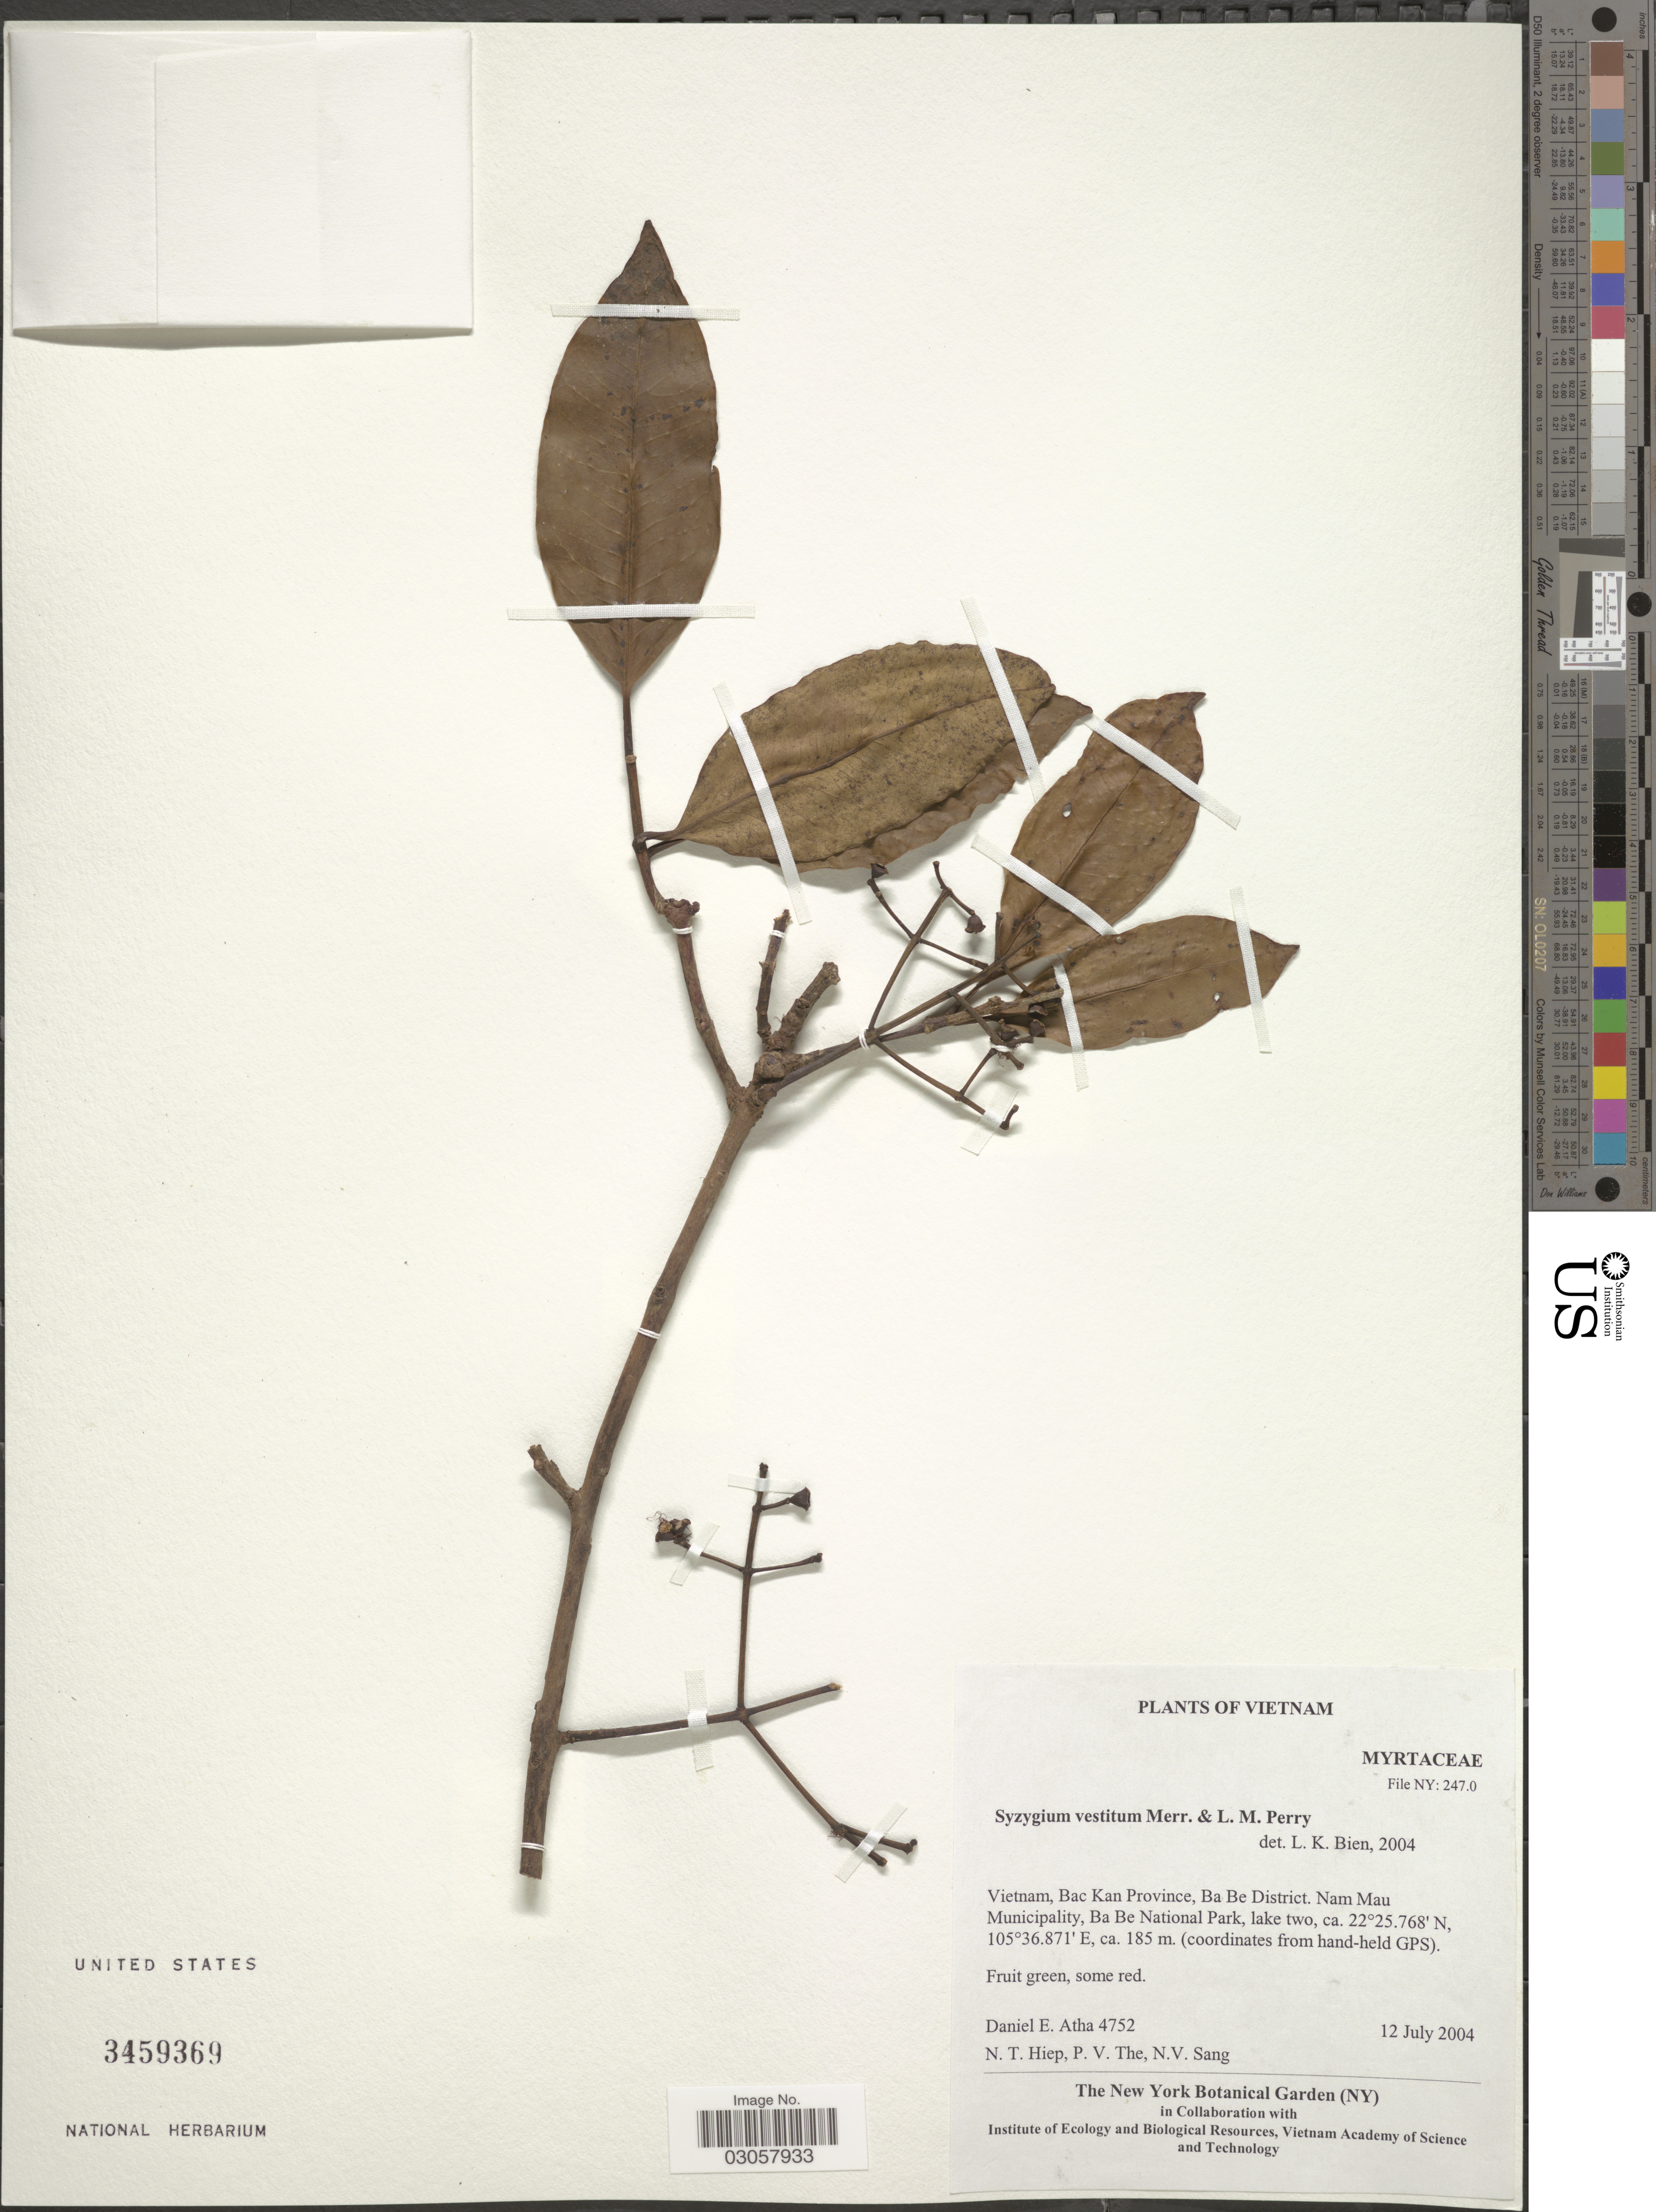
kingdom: Plantae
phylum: Tracheophyta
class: Magnoliopsida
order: Myrtales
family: Myrtaceae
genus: Syzygium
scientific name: Syzygium vestitum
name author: Merr. & L.M. Perry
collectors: D. Atha, N. T. Hiep, P. The & N. Sang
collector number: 4752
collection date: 2004-07-12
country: Vietnam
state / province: Bac Kan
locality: Bac Kan Province, Ba Be District, Nam Mau Municipality, Ba Be National Park, lake two.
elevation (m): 185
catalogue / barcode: US 3459369